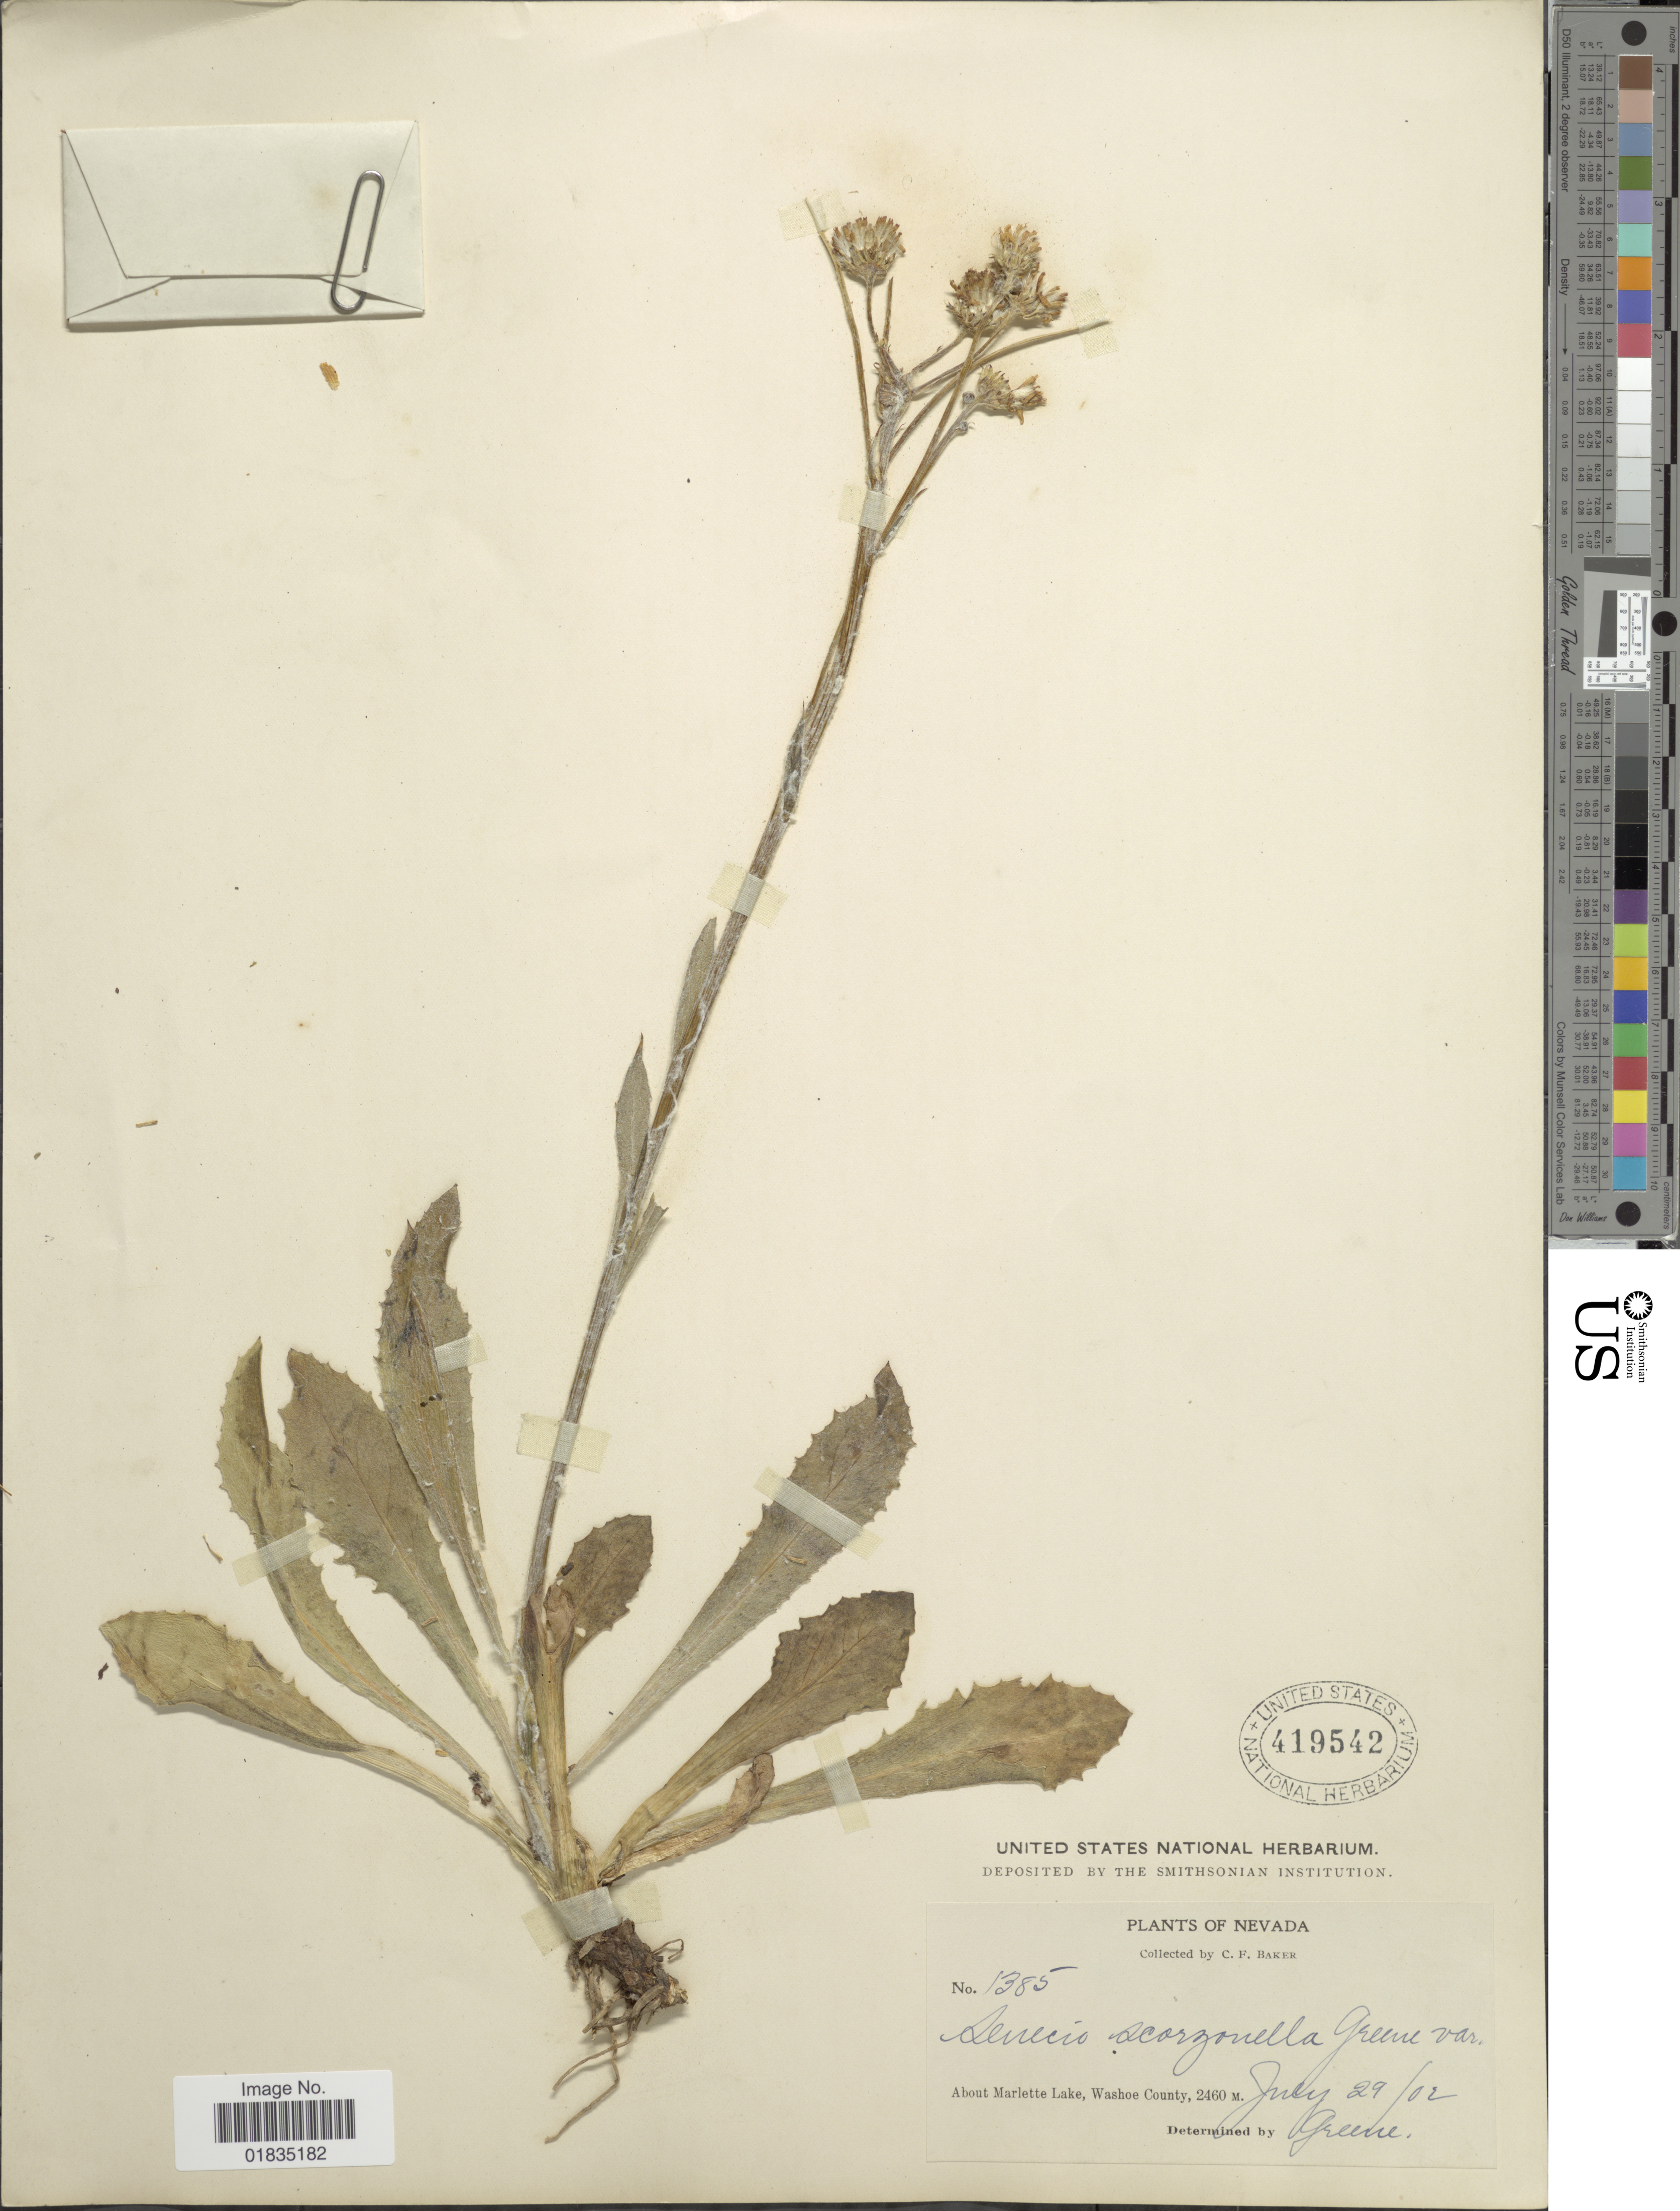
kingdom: Plantae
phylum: Tracheophyta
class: Magnoliopsida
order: Asterales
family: Asteraceae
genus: Senecio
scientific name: Senecio scorzonella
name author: Greene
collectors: C. F. Baker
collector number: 1385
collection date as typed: Transcribed d/m/y: 29/7/02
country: United States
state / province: Nevada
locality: About Marlette Lake, Washoe County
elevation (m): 2460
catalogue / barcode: US 419542